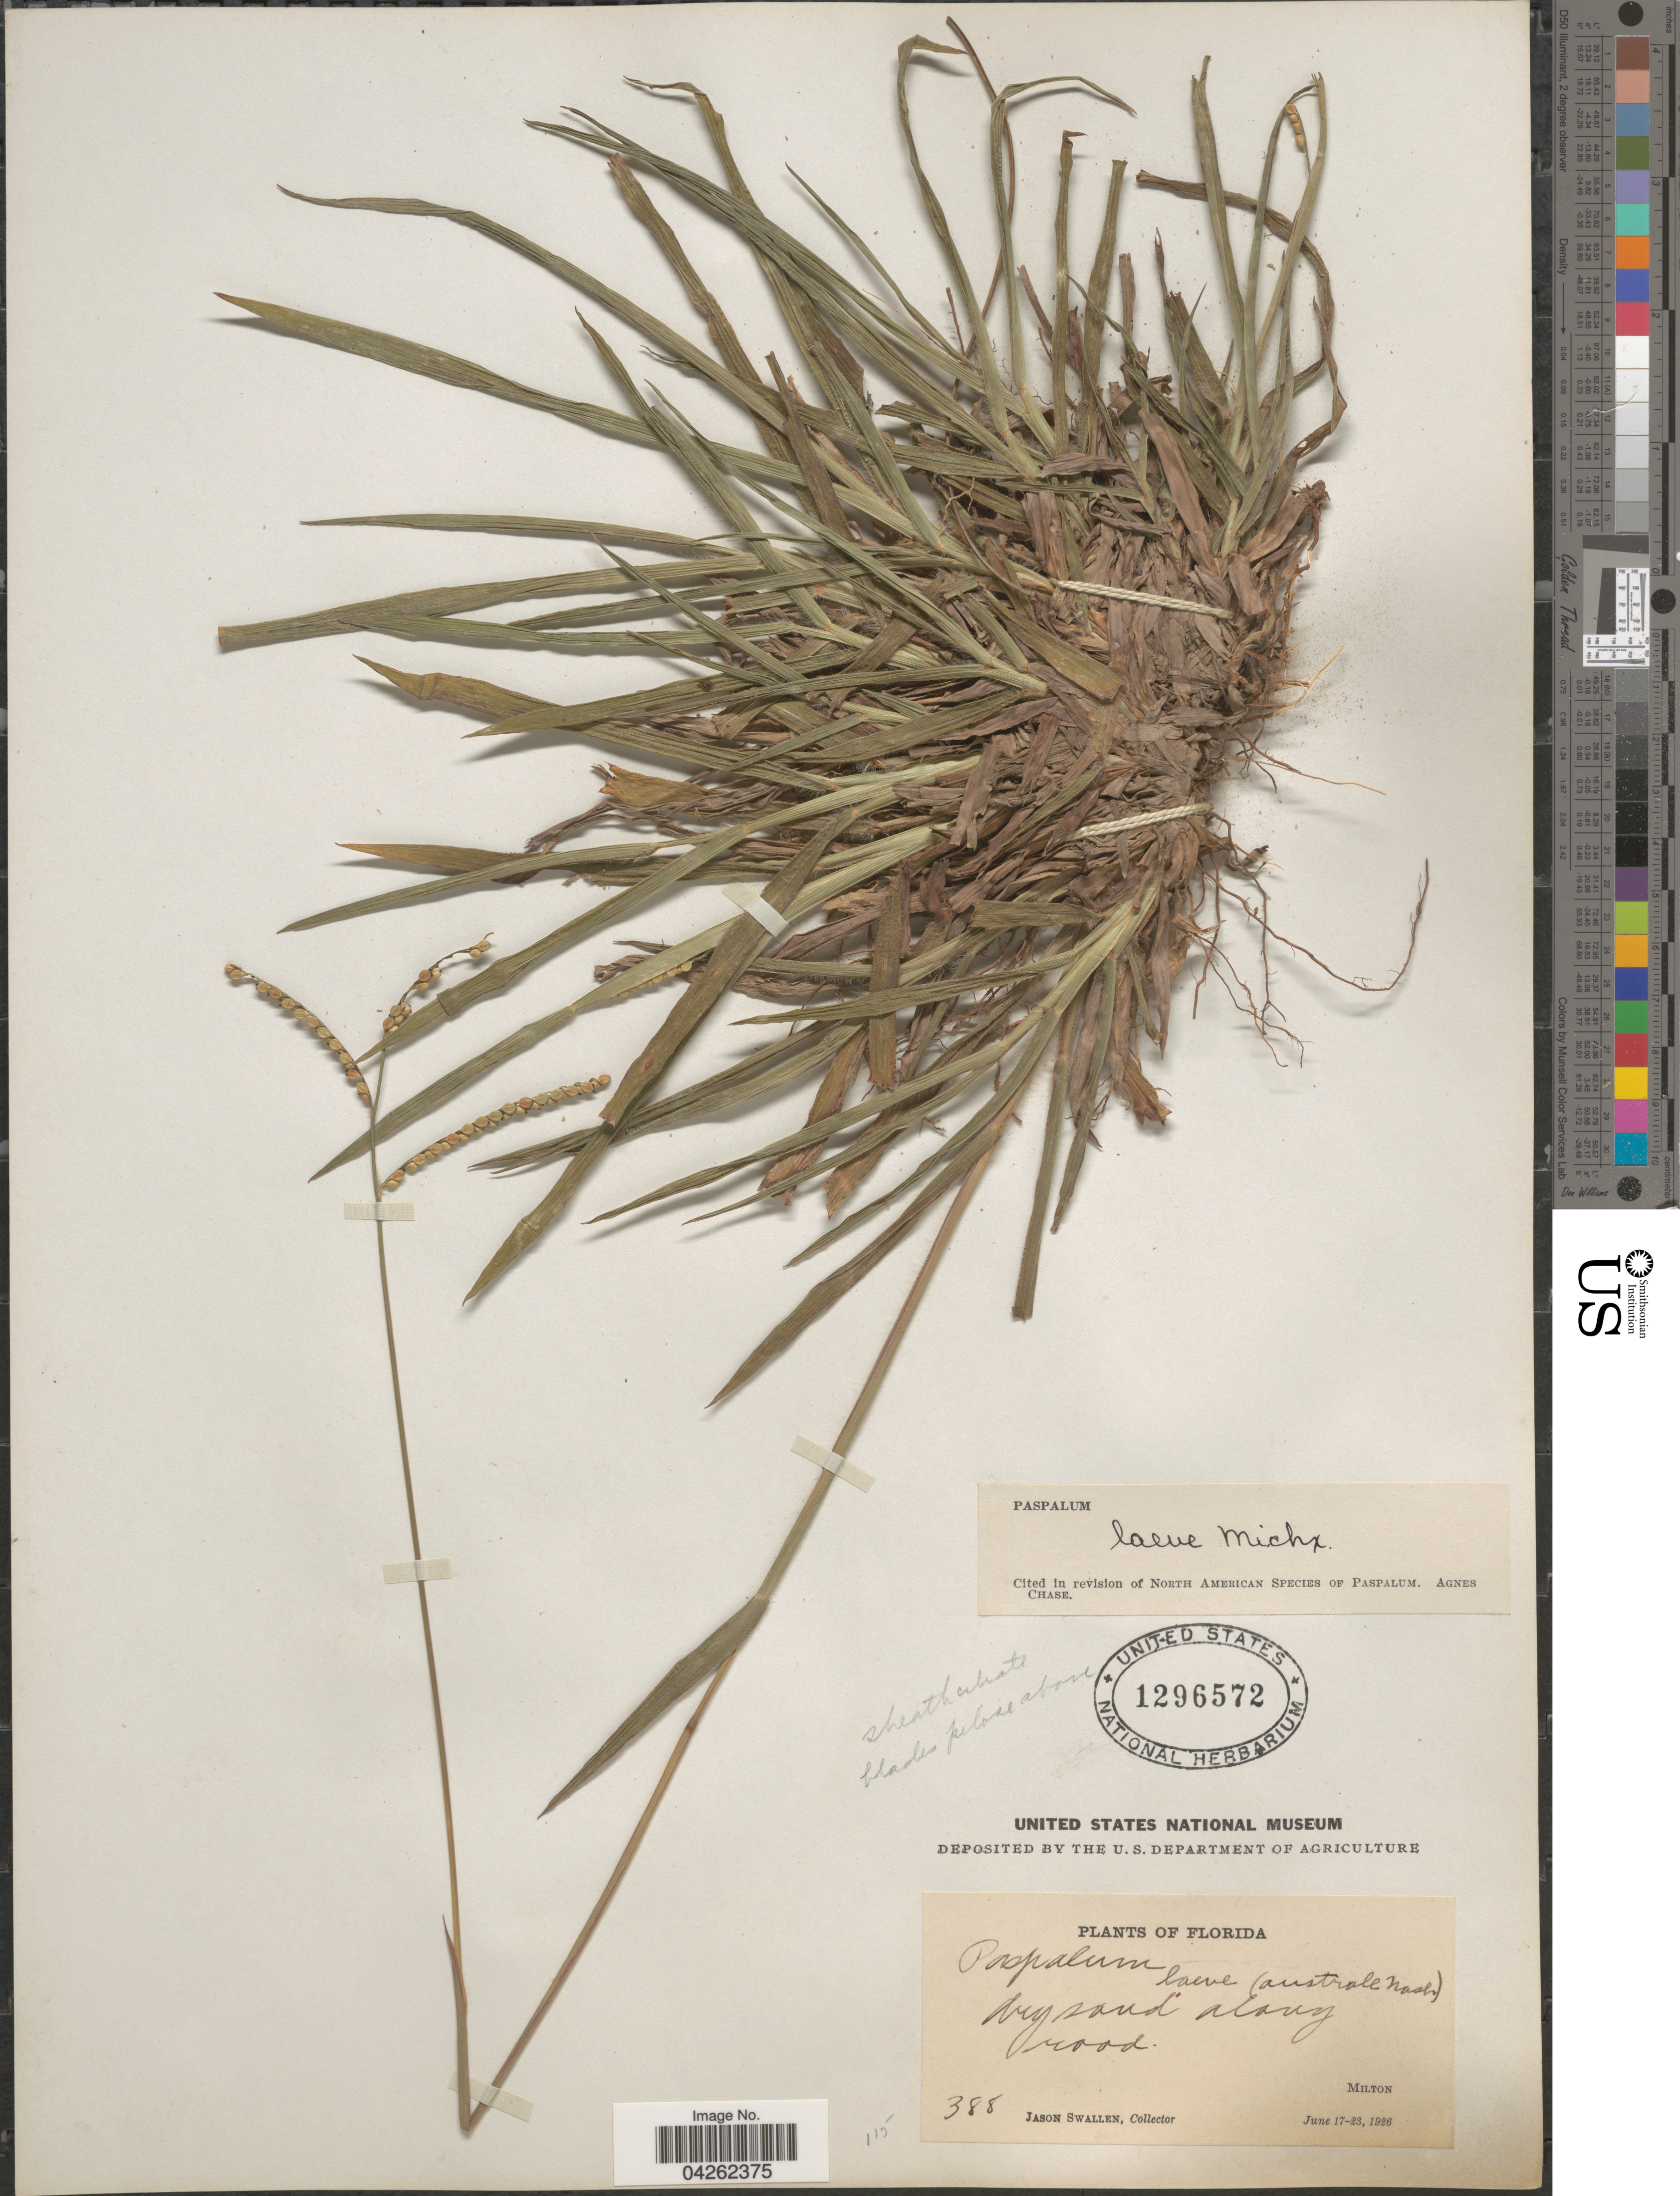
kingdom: Plantae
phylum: Tracheophyta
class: Liliopsida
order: Poales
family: Poaceae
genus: Paspalum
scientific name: Paspalum laeve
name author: Michx.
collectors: J. R. Swallen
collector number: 388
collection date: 1926-06-17/1926-06-23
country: United States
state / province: Florida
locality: Dry sand along road. Milton.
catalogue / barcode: US 1296572